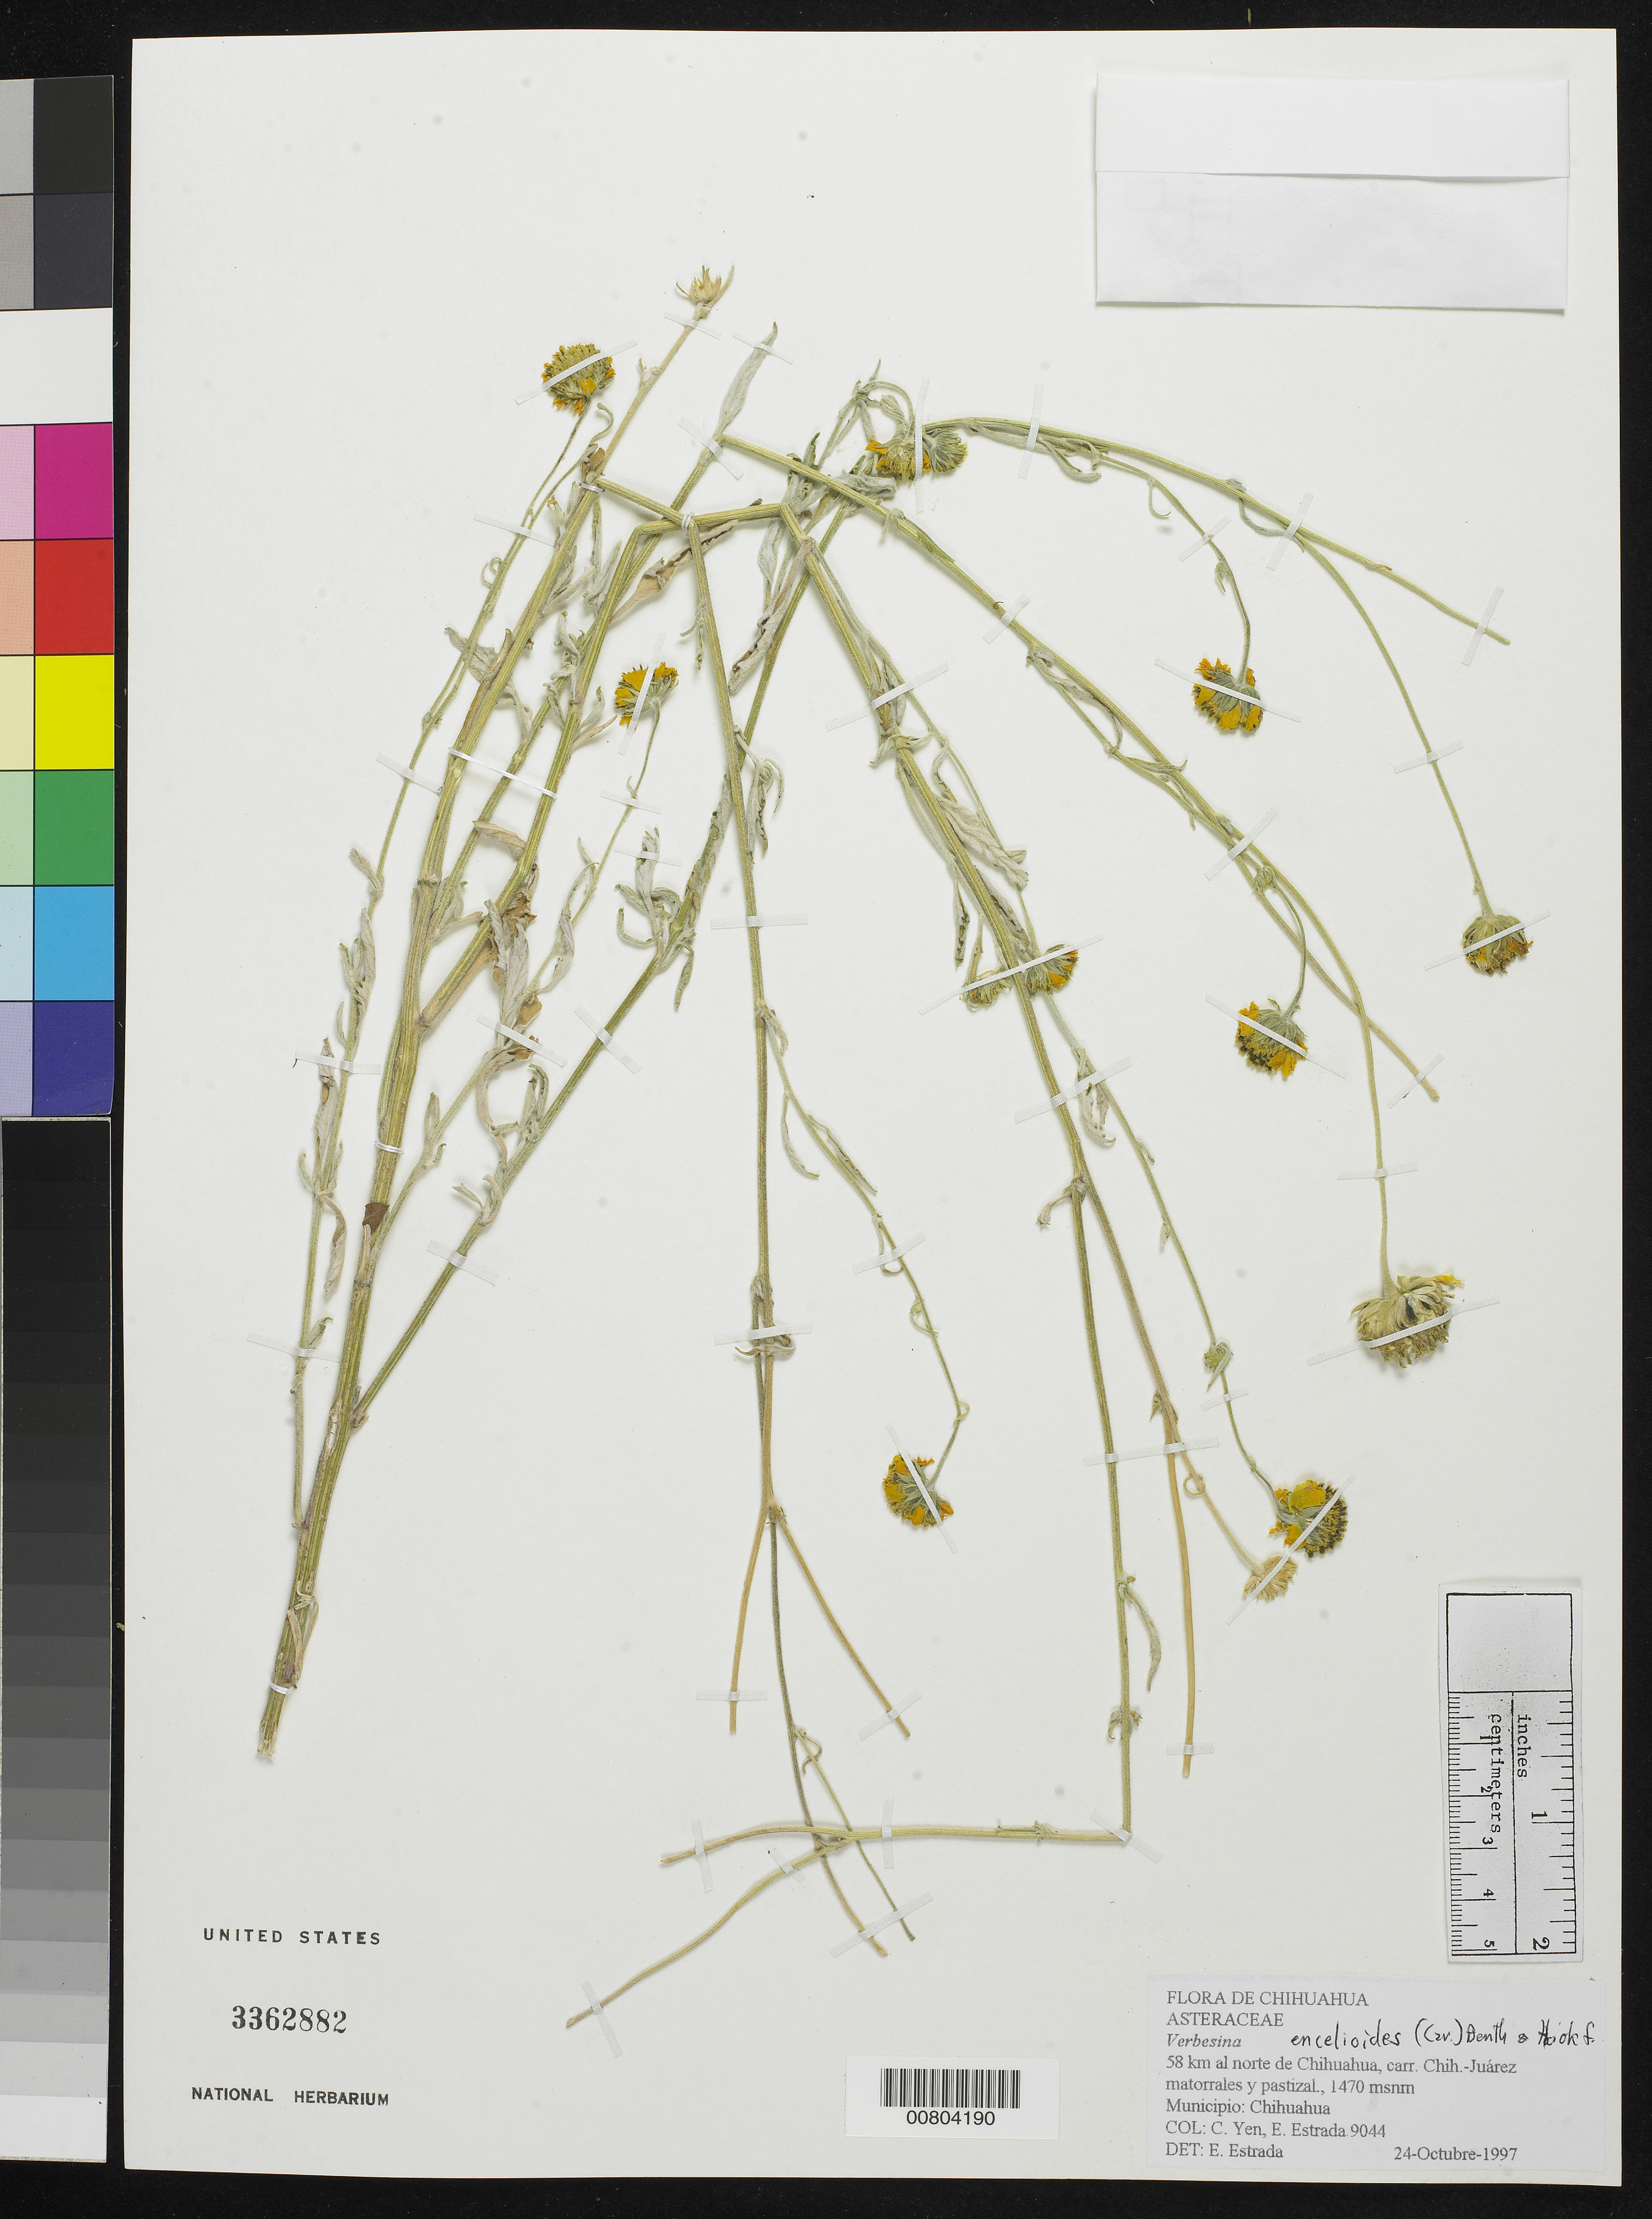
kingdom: Plantae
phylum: Tracheophyta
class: Magnoliopsida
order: Asterales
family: Asteraceae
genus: Verbesina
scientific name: Verbesina encelioides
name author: (Cav.) Benth. & Hook. ex A. Gray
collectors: Y. C. Yang & E. Estrada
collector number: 9044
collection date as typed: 24 Oct 1997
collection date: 1997-10-24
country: Mexico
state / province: Chihuahua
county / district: Chihuahua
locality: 58 km al norte de Chihuahua, carr. Chihuahua - Juárez.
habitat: Matorrales y Pastizal.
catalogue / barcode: US 3362882